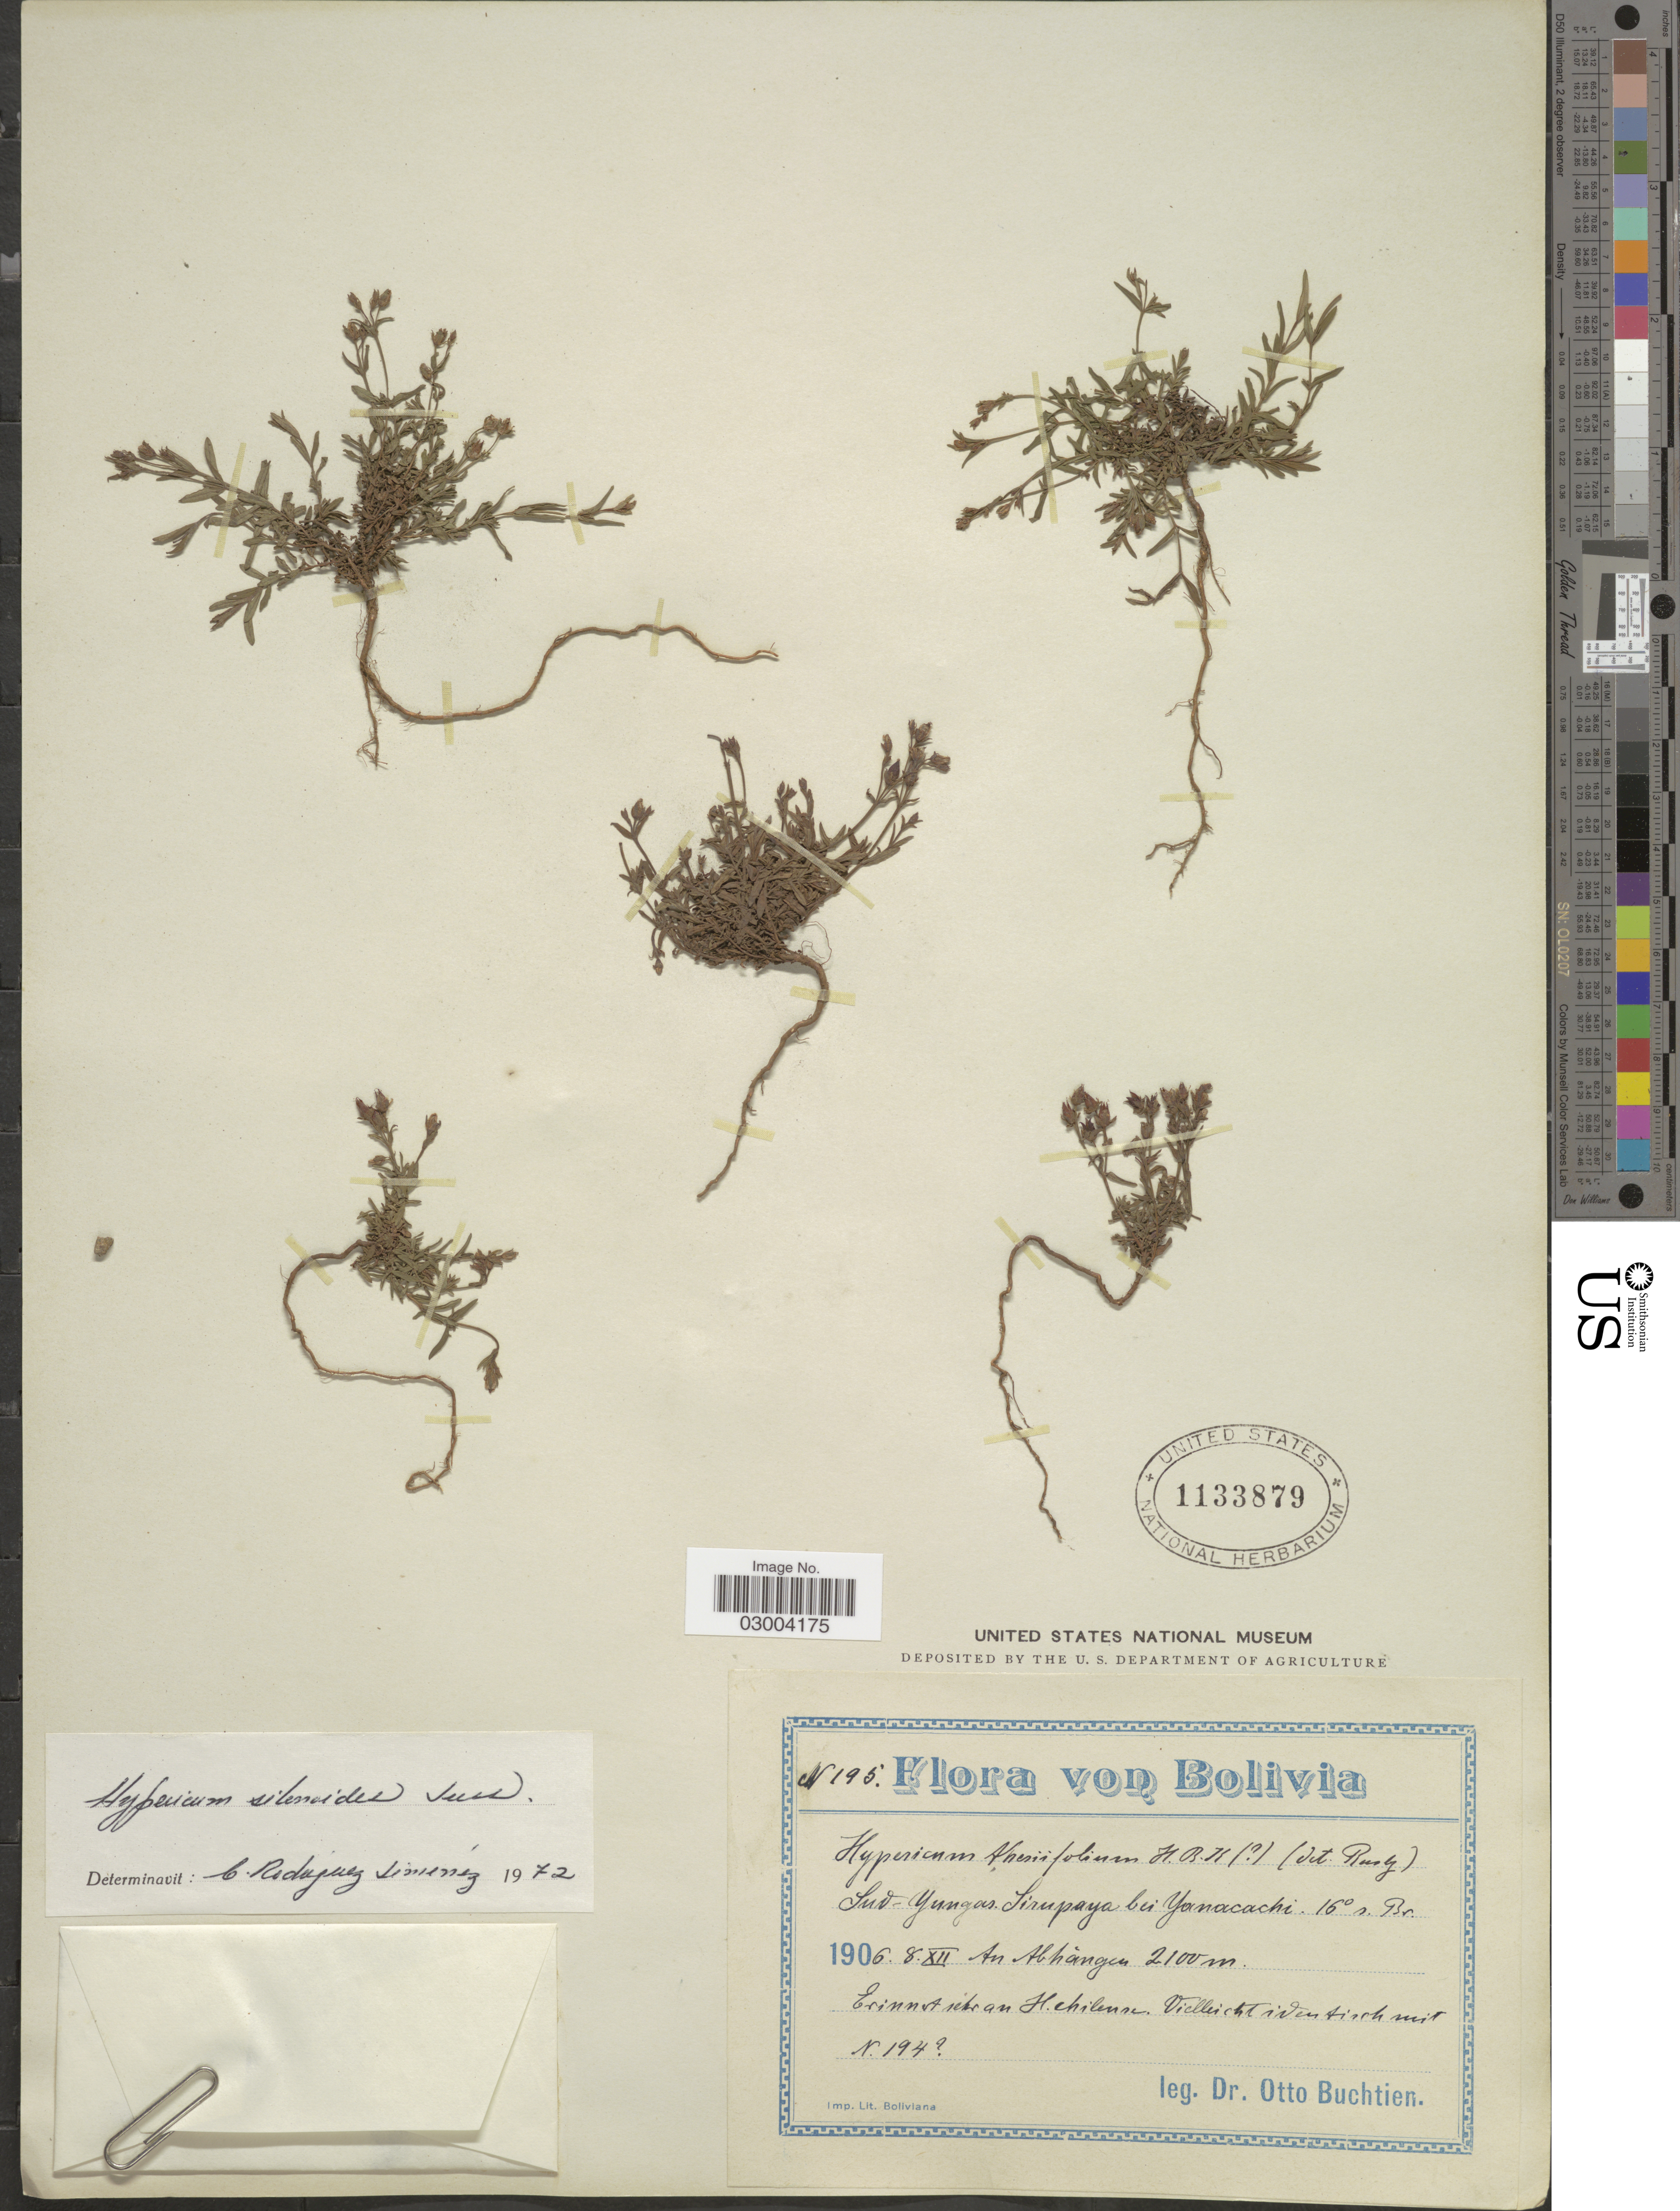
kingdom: Plantae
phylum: Tracheophyta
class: Magnoliopsida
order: Malpighiales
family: Hypericaceae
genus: Hypericum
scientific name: Hypericum silenoides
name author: Juss.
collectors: O. Buchtien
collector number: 195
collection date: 1906-12-08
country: Bolivia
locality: Sud-Yungas, Sirupaya bei Yanacachi.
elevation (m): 2100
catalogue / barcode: US 1133879